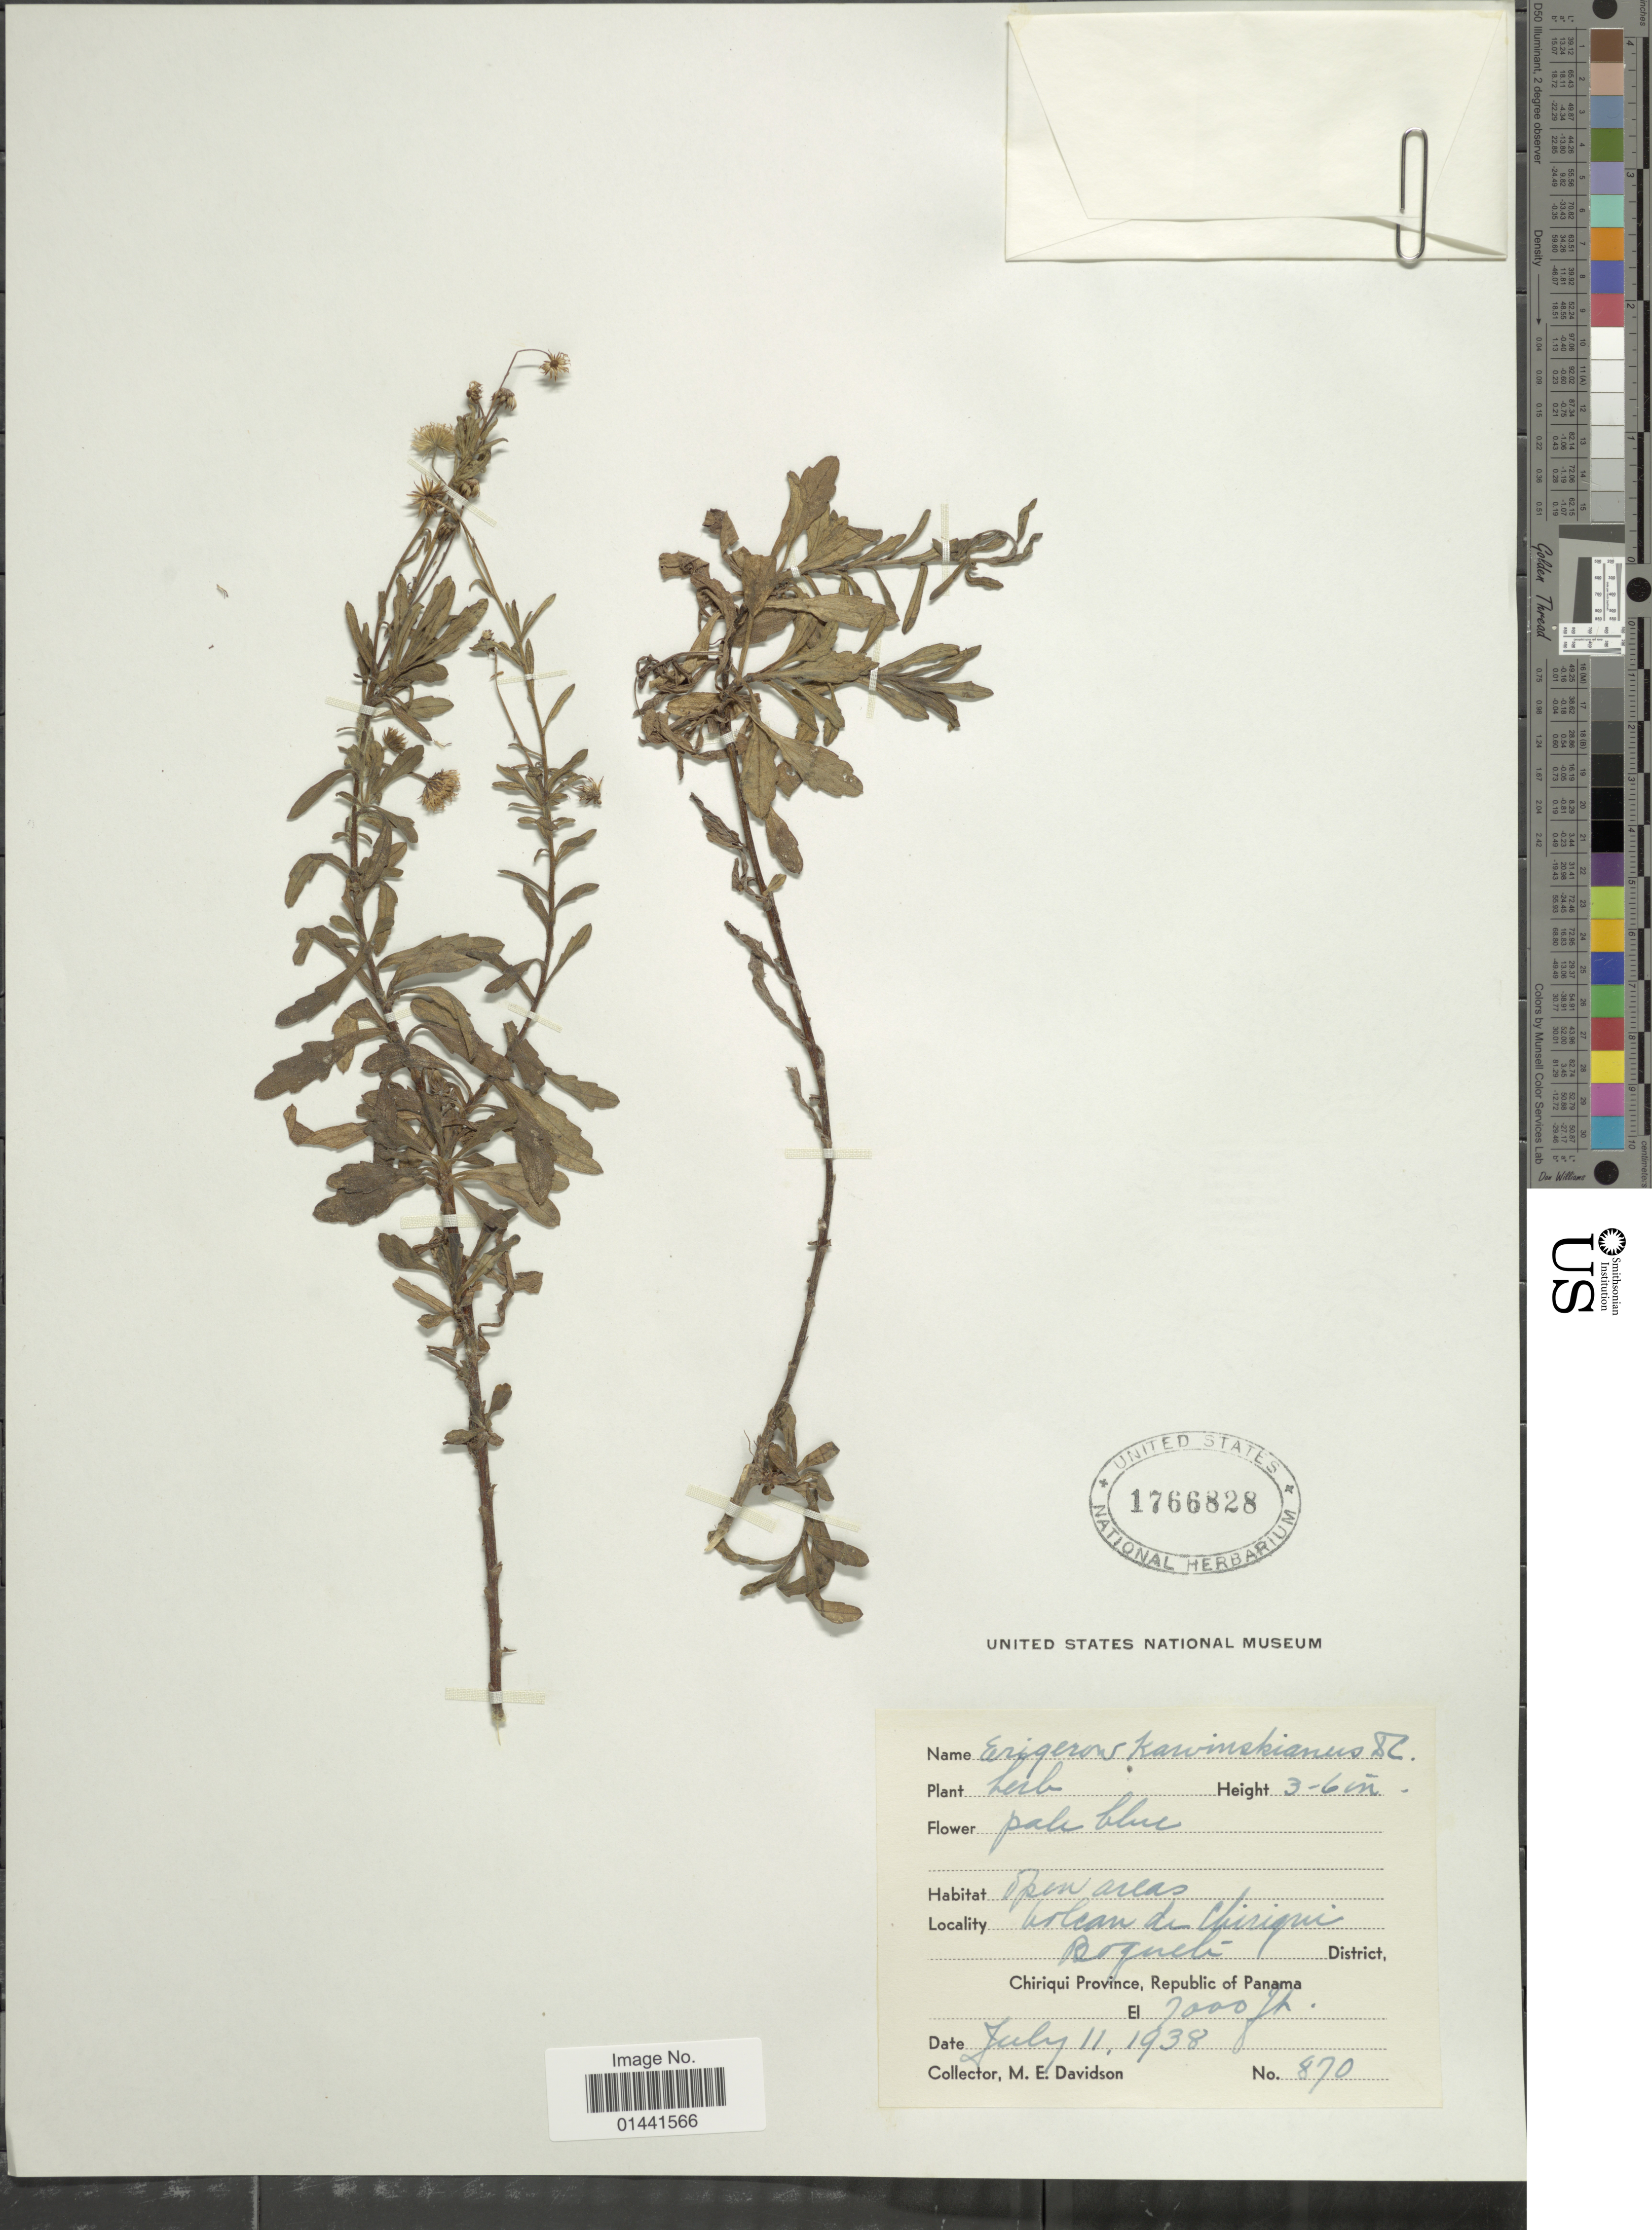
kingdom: Plantae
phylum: Tracheophyta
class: Magnoliopsida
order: Asterales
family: Asteraceae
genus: Erigeron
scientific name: Erigeron karvinskianus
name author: DC.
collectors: M. E. Davidson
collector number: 870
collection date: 1938-07-11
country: Panama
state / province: Chiriqui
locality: Open areas, volcan de Chiriqui, Boquelí District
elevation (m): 2134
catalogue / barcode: US 1766828